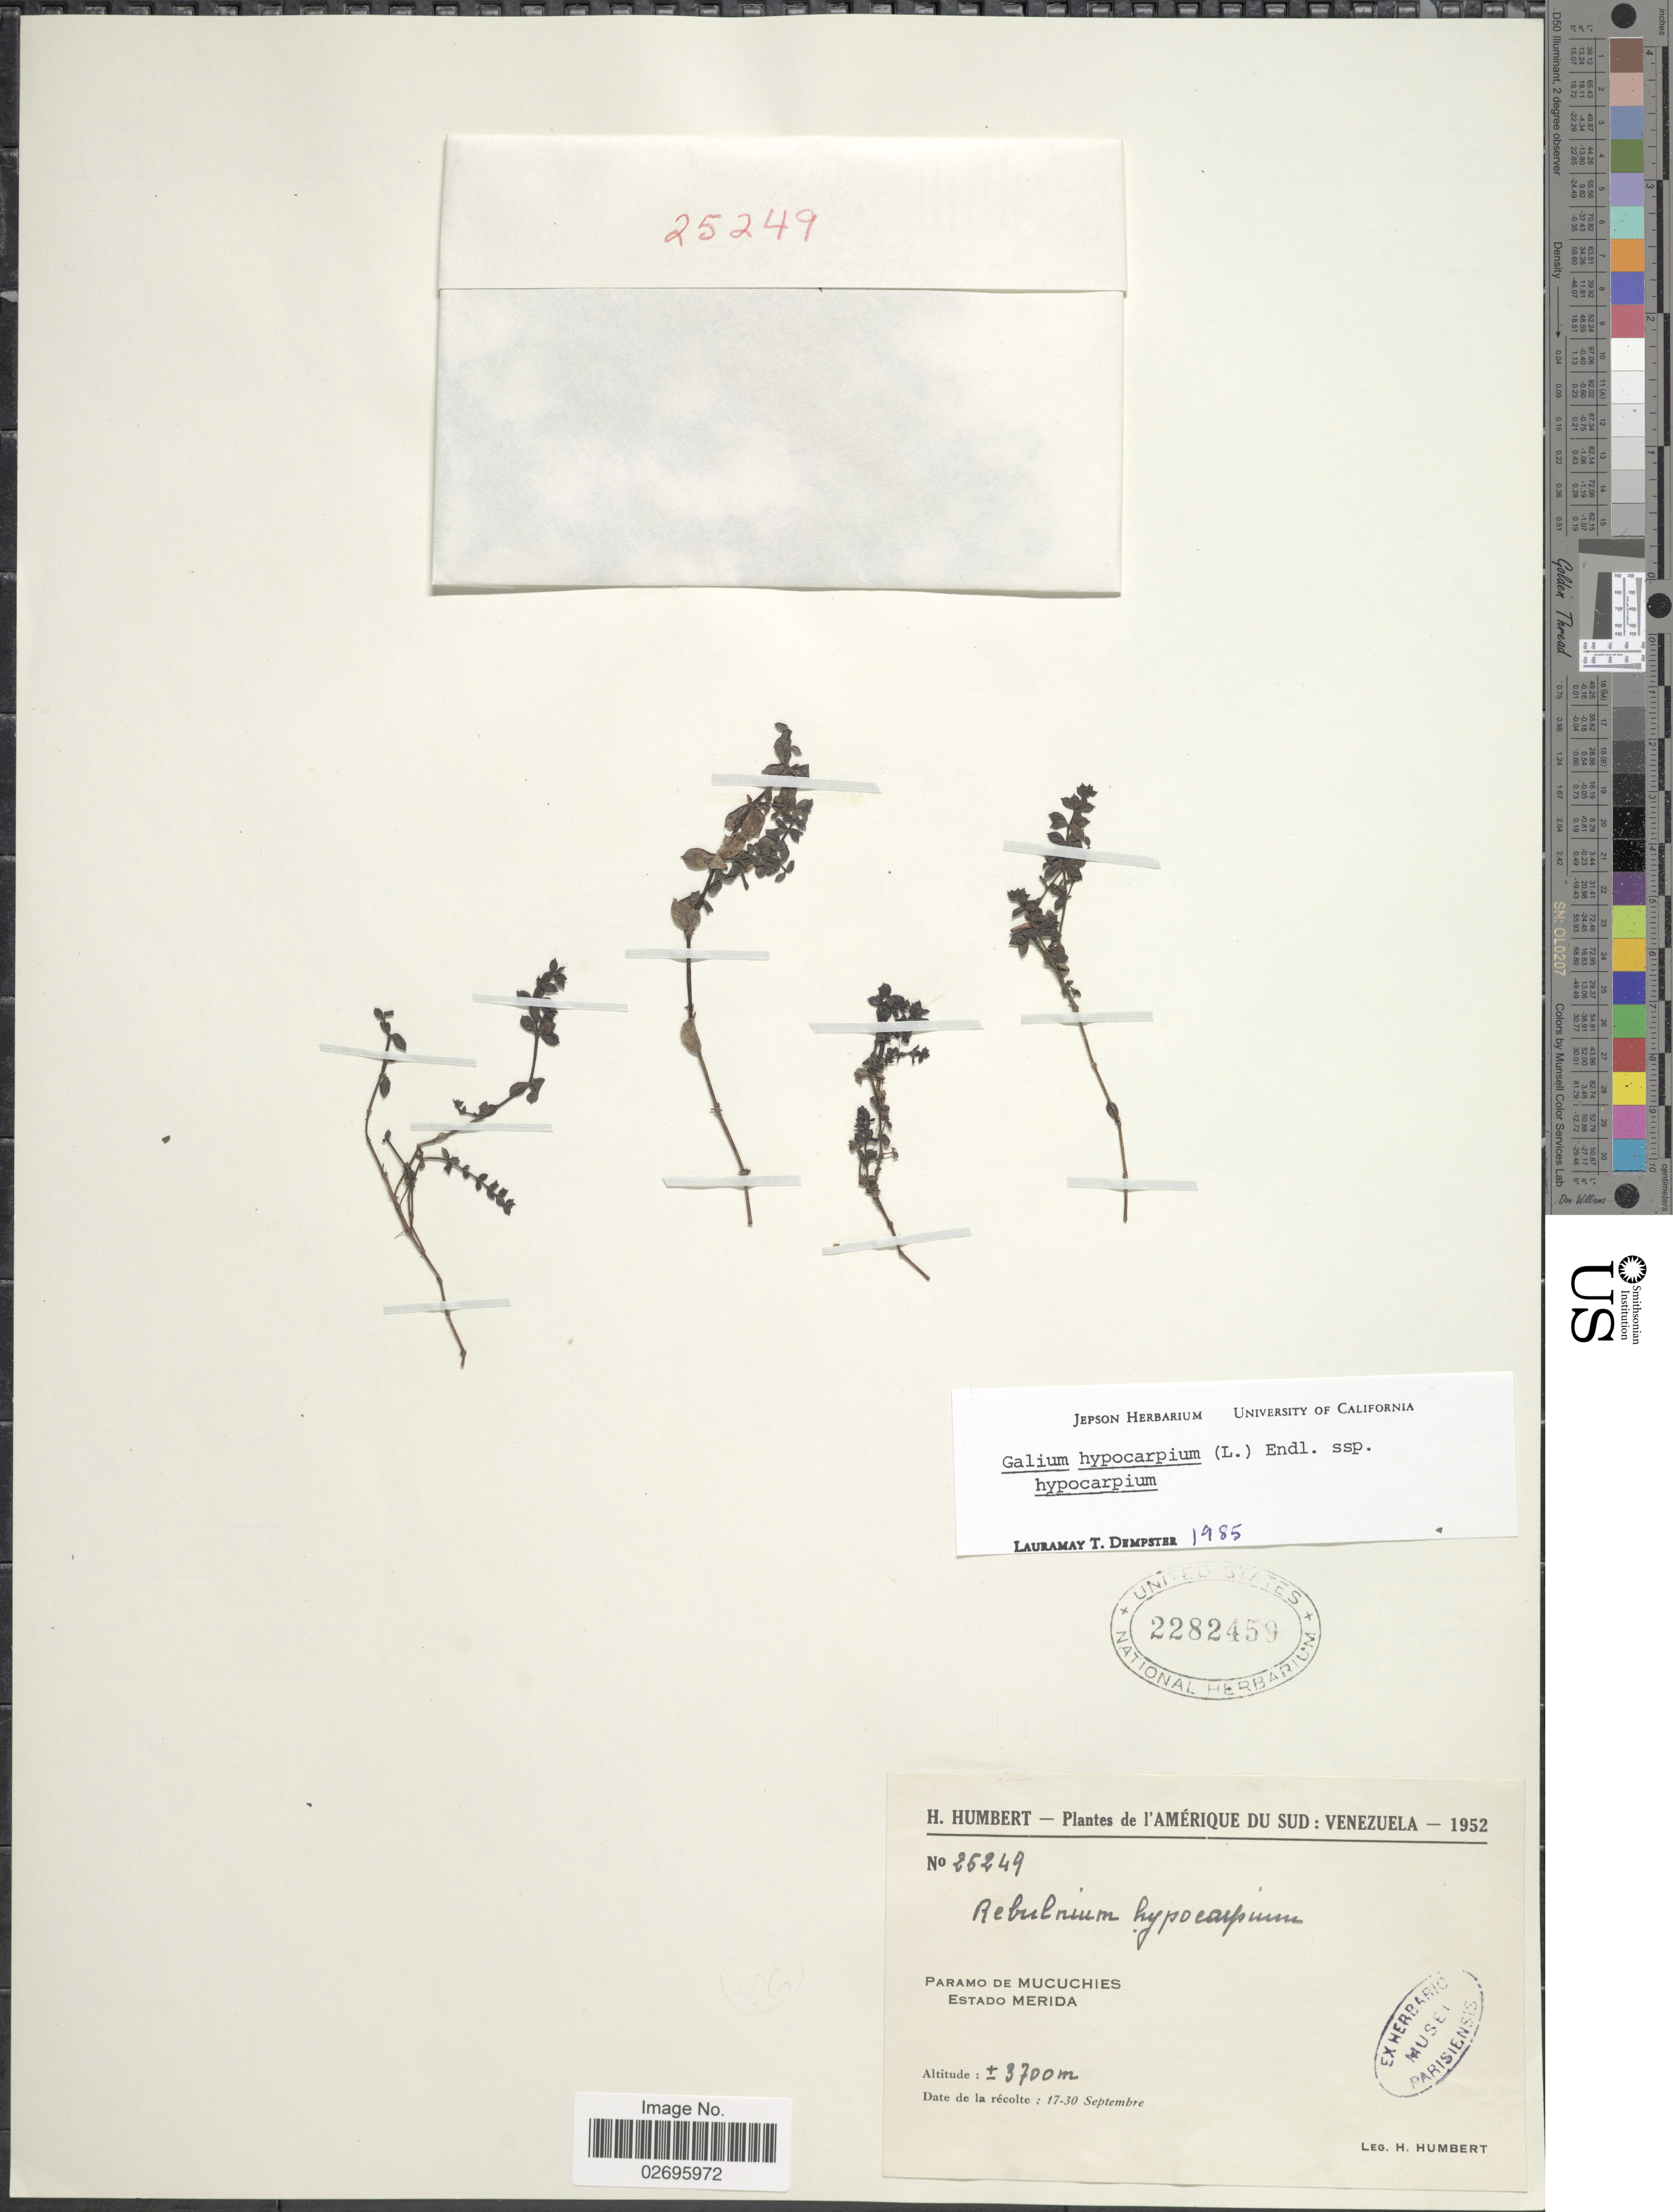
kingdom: Plantae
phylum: Tracheophyta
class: Magnoliopsida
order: Gentianales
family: Rubiaceae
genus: Galium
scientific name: Galium hypocarpium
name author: (L.) Endl. ex Griseb.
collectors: H. Humbert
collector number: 25249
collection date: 1952-09-17/1952-09-30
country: Venezuela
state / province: Mérida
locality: L'Amérique du Sud, Paramo de Mucuchies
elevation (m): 3700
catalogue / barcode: US 2282459